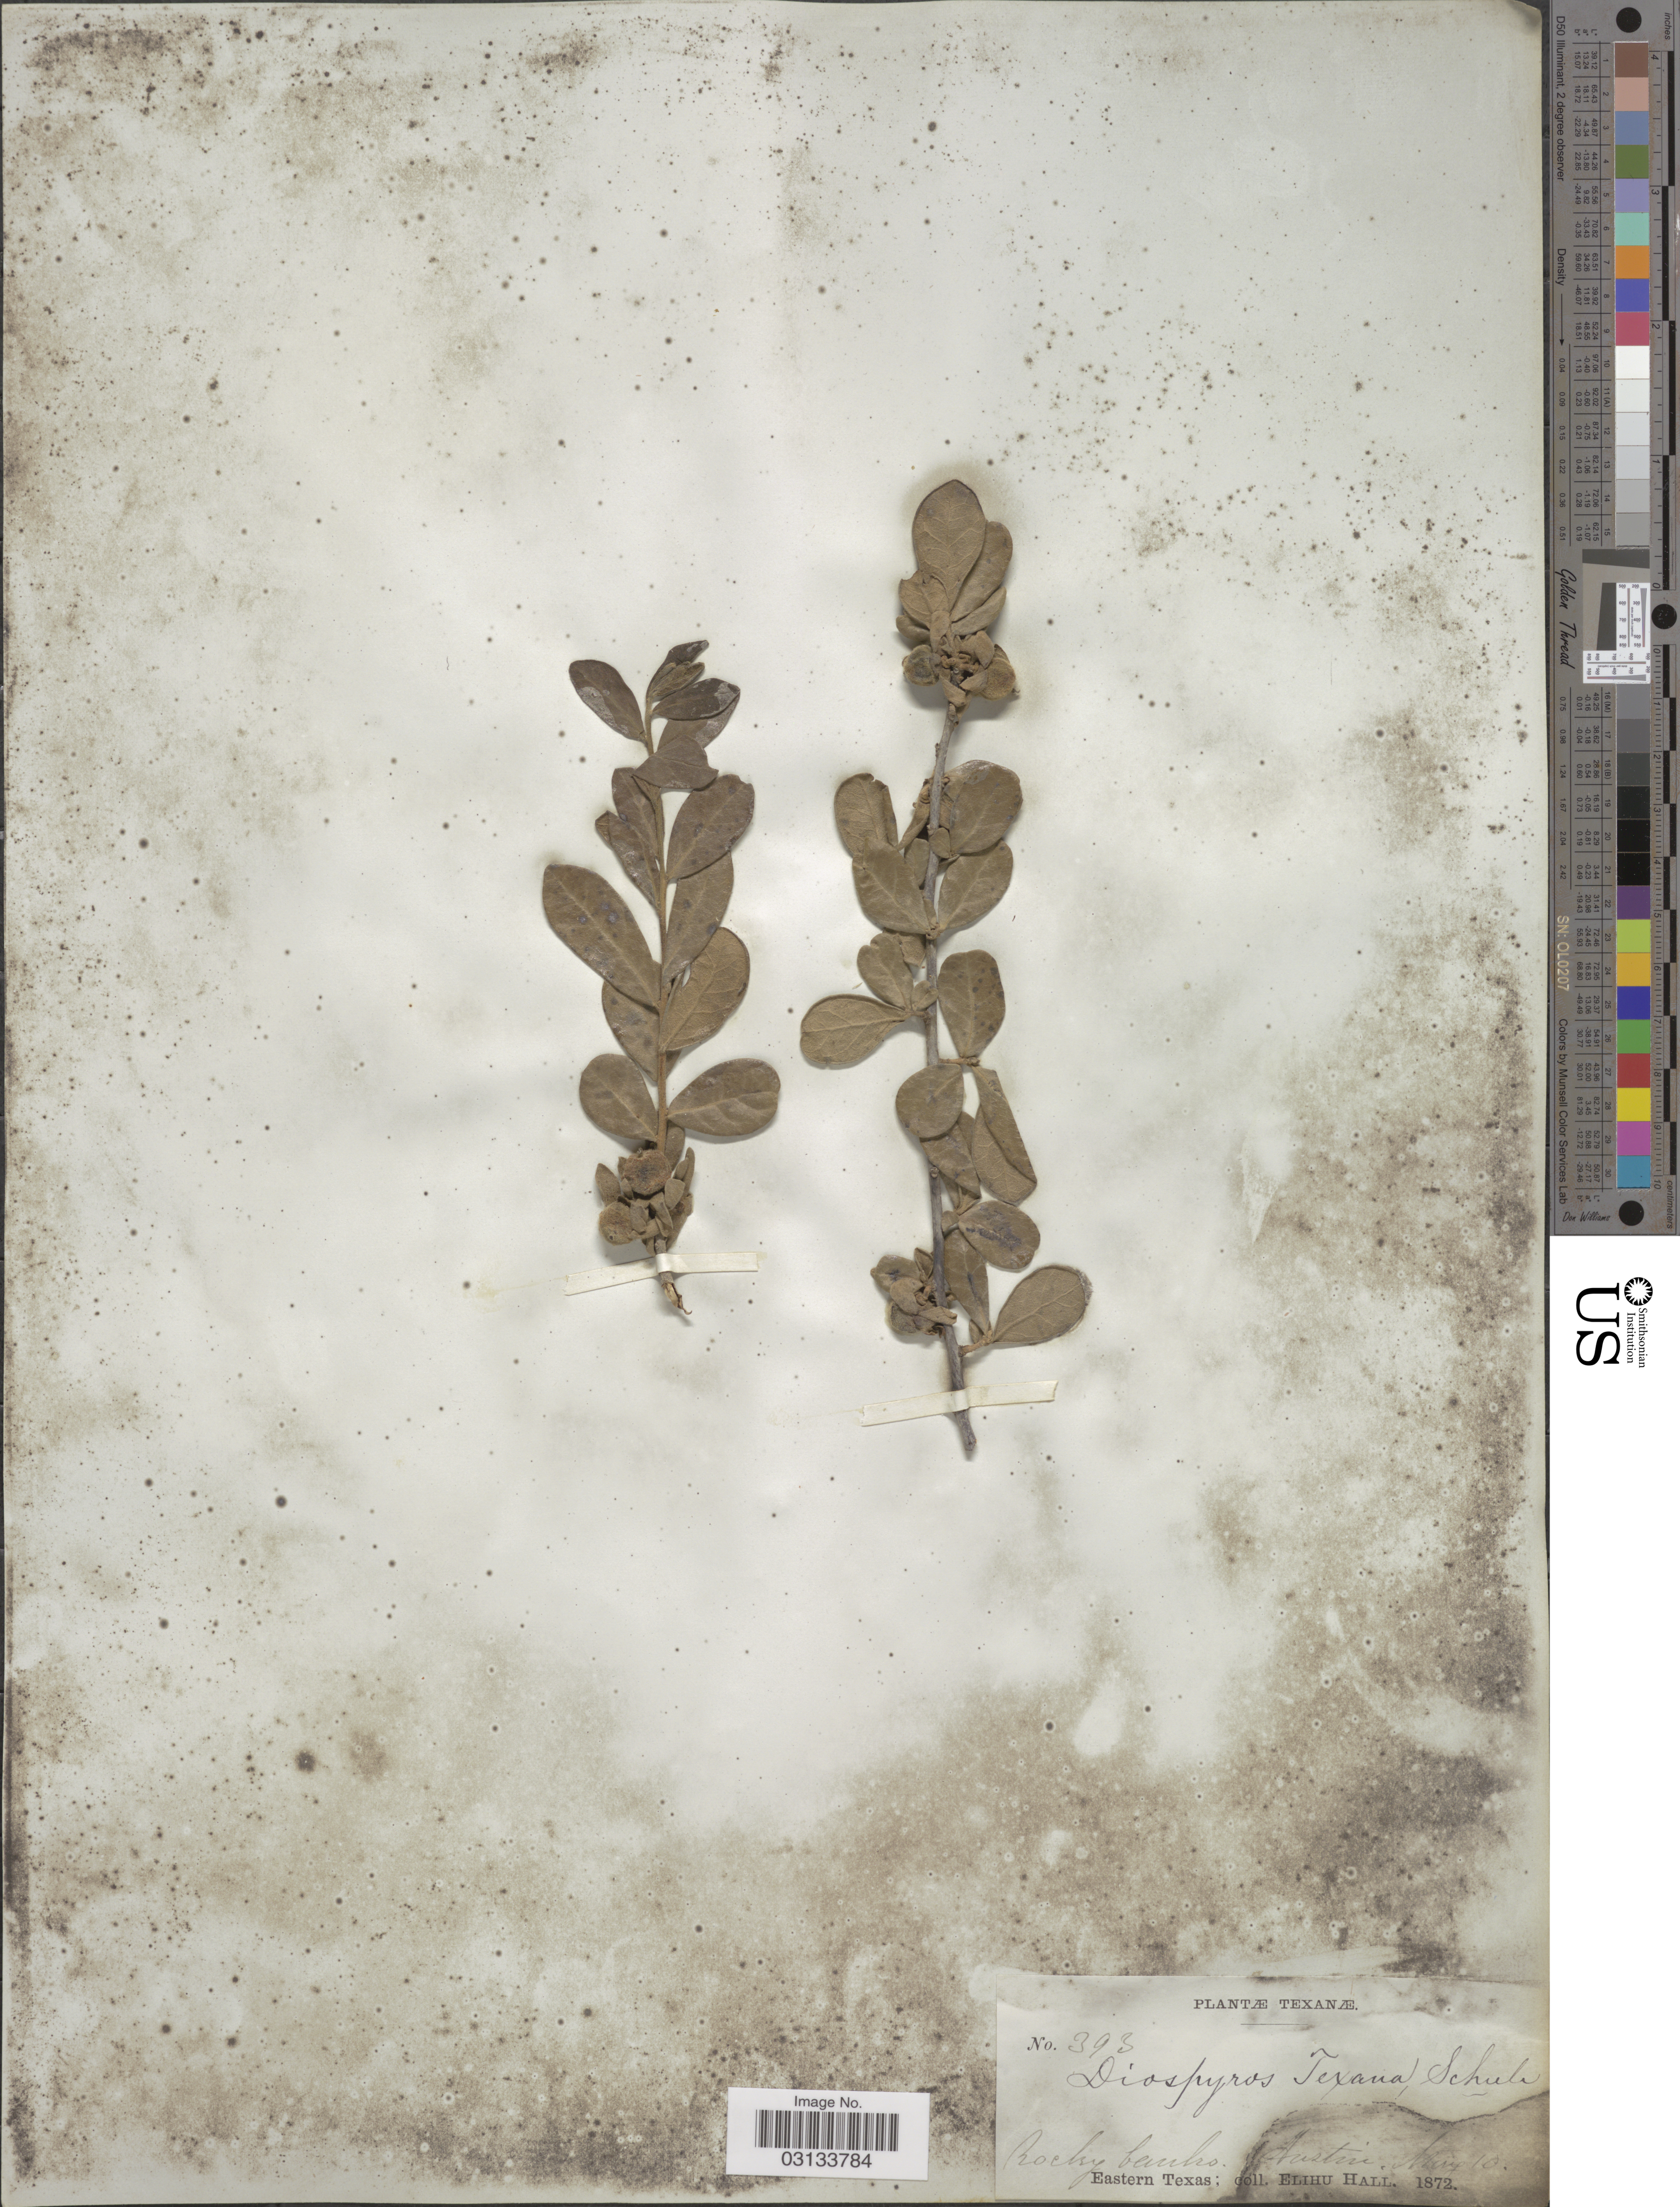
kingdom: Plantae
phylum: Tracheophyta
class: Magnoliopsida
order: Ericales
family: Ebenaceae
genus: Diospyros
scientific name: Diospyros texana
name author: Scheele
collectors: E. Hall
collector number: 393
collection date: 1872-05-10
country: United States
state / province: Texas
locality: Austin. Eastern Texas.